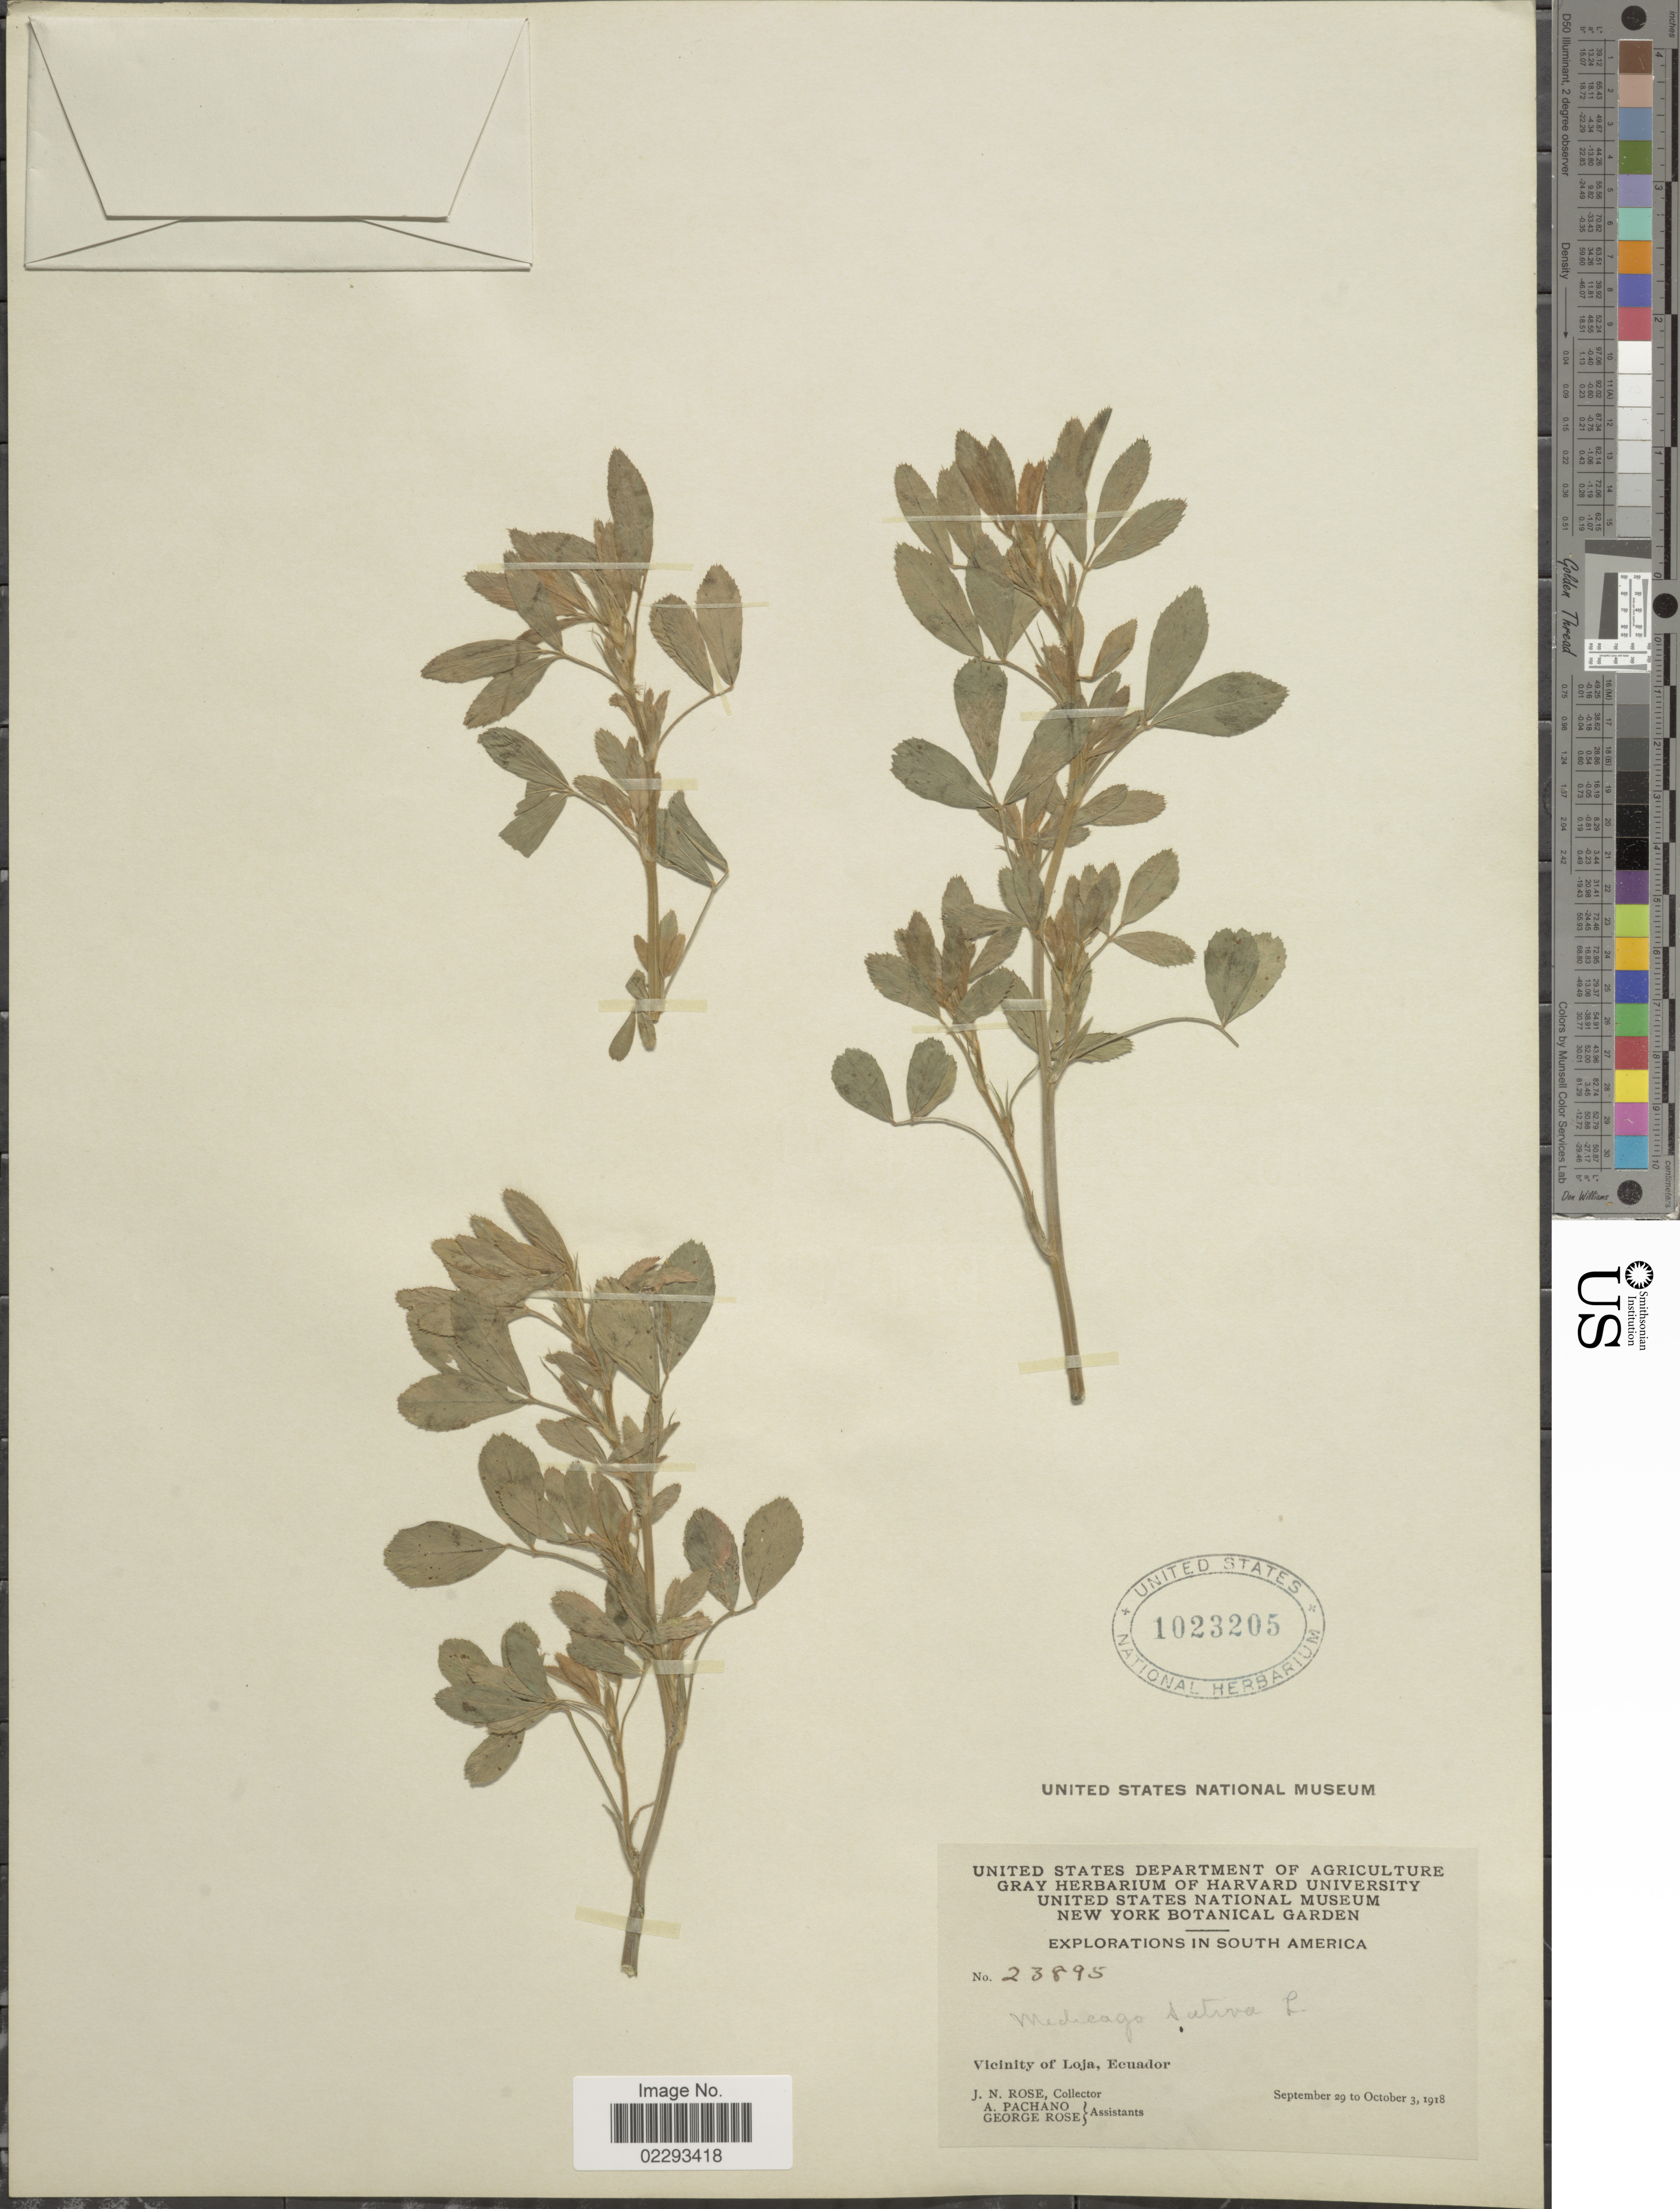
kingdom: Plantae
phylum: Tracheophyta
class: Magnoliopsida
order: Fabales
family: Fabaceae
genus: Medicago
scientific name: Medicago sativa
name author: L.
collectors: J. N. Rose, A. Pachano & G. Rose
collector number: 23895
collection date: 1918-09-29/1918-10-03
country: Ecuador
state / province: Loja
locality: South America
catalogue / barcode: US 1023205